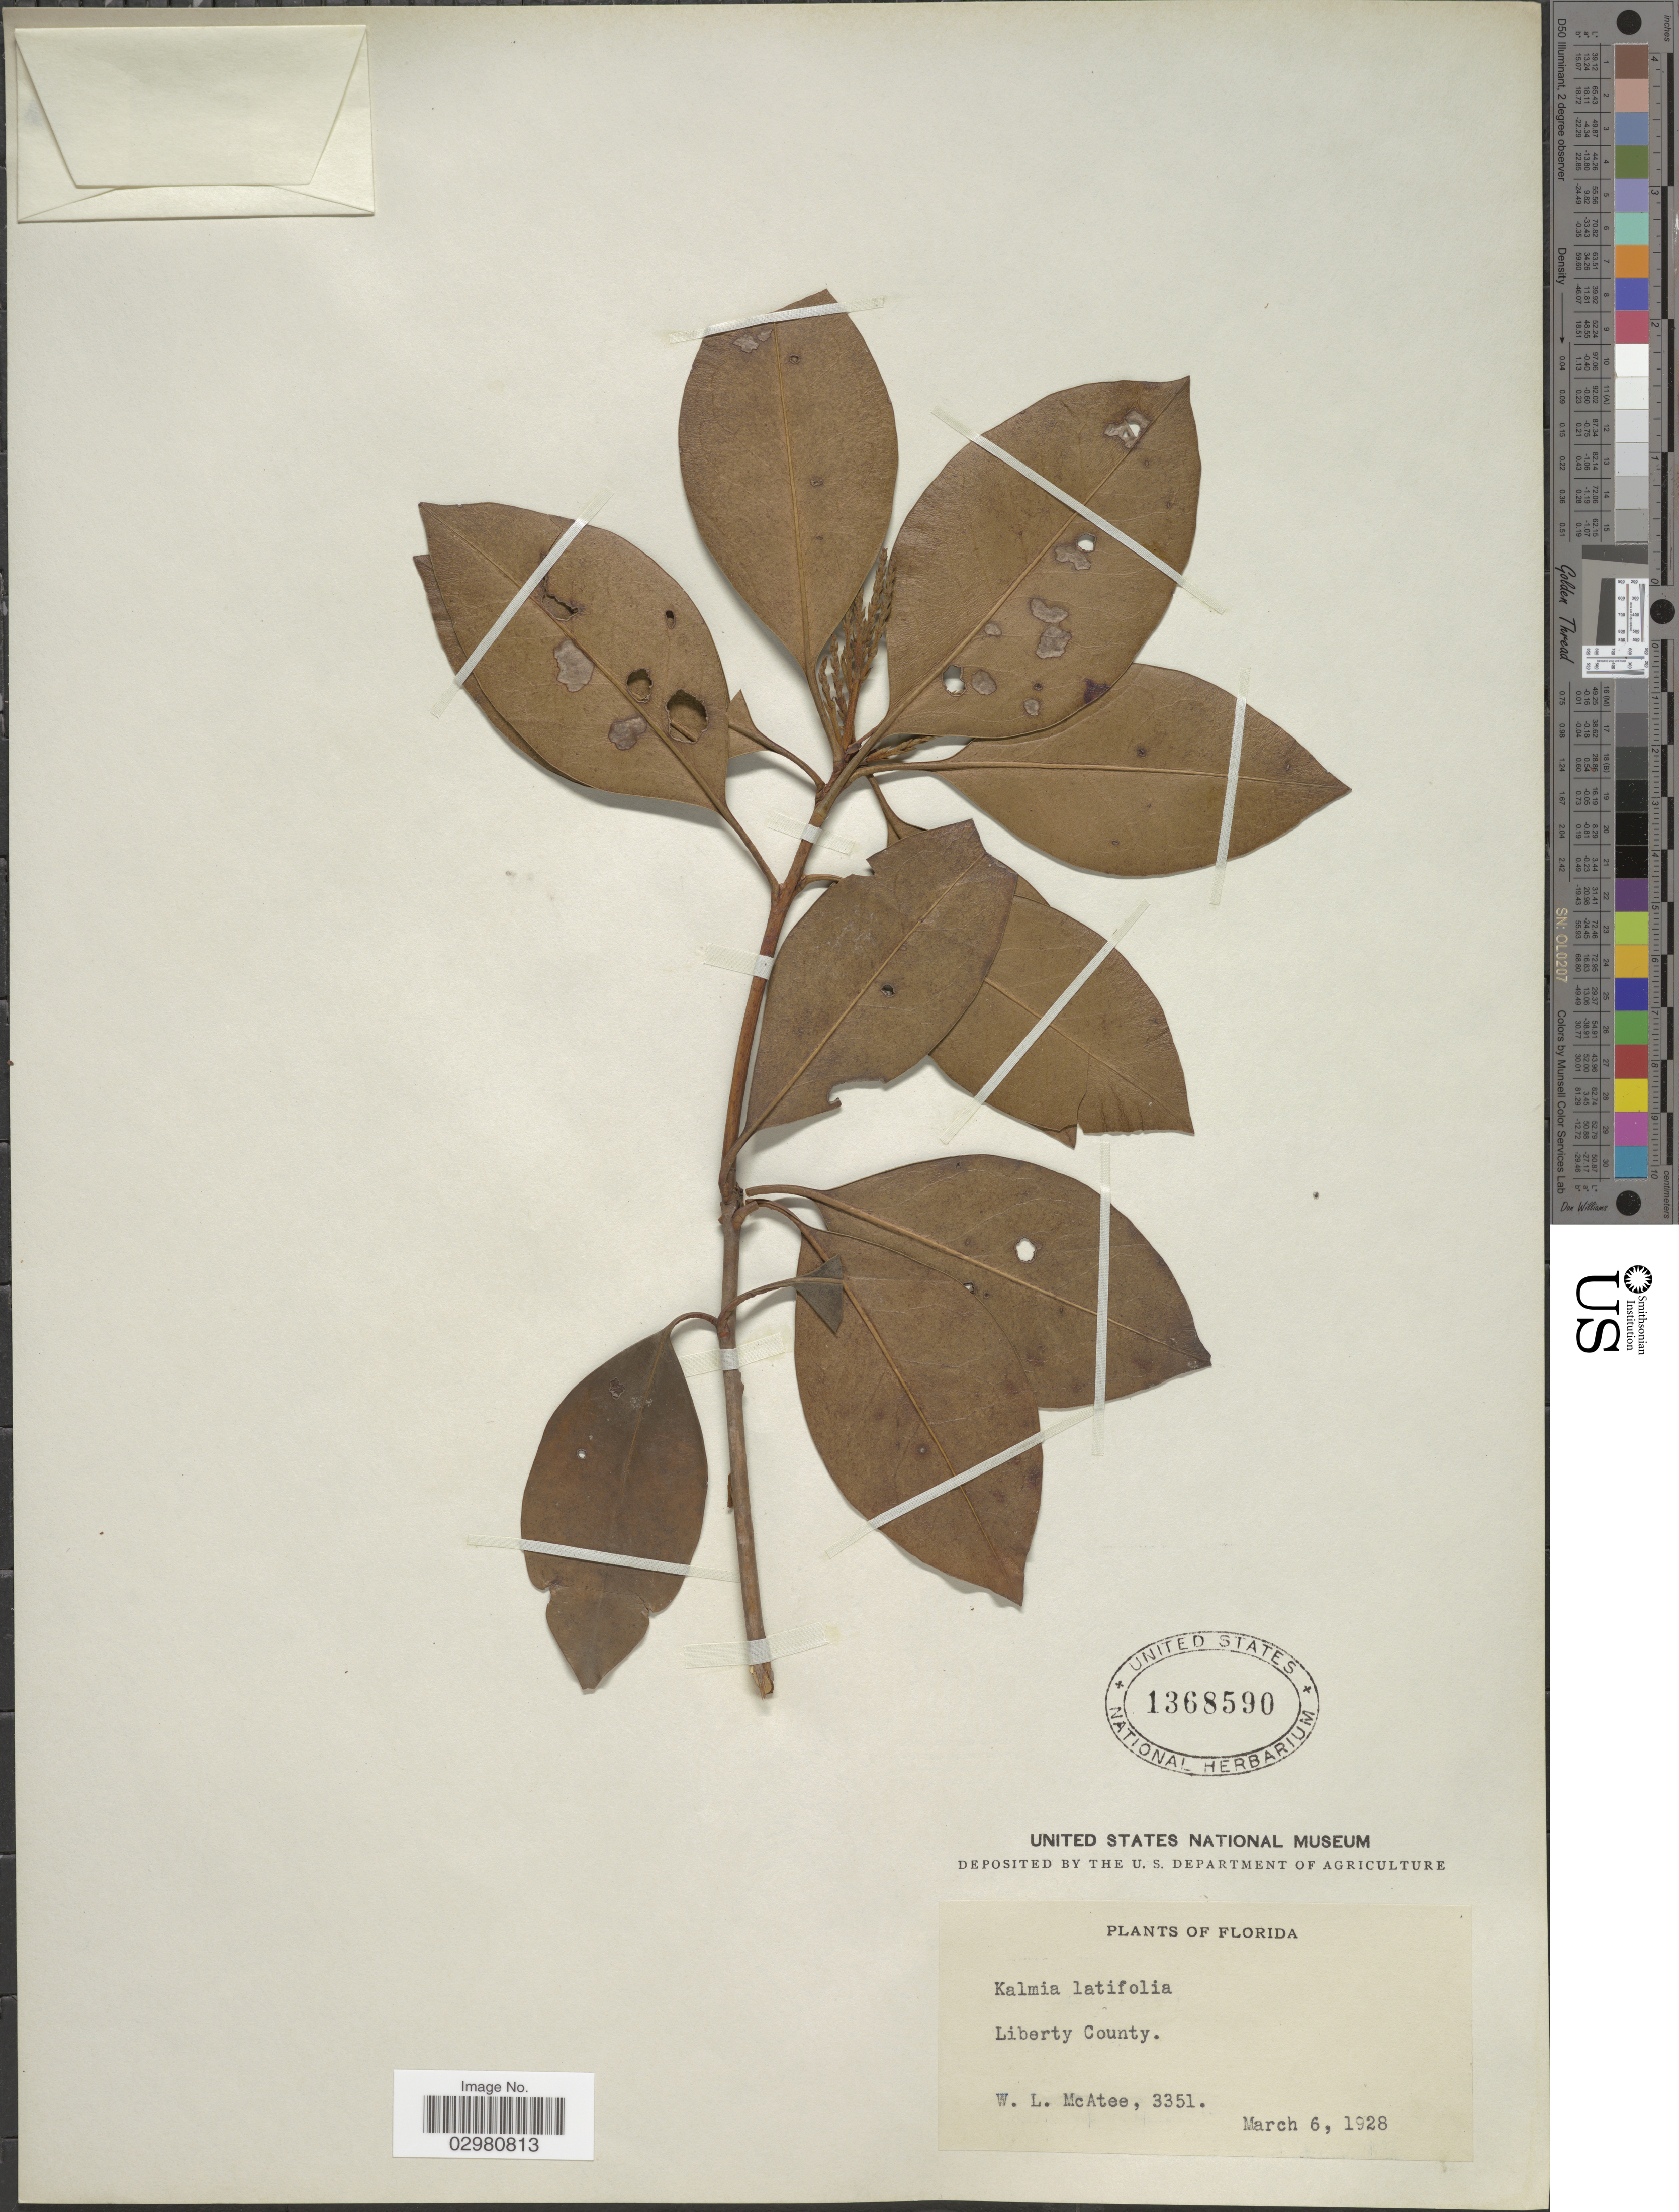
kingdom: Plantae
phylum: Tracheophyta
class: Magnoliopsida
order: Ericales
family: Ericaceae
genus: Kalmia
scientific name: Kalmia latifolia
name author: L.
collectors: W. McAtee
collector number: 3351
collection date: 1928-03-06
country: United States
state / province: Florida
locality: Liberty County.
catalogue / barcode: US 1368590